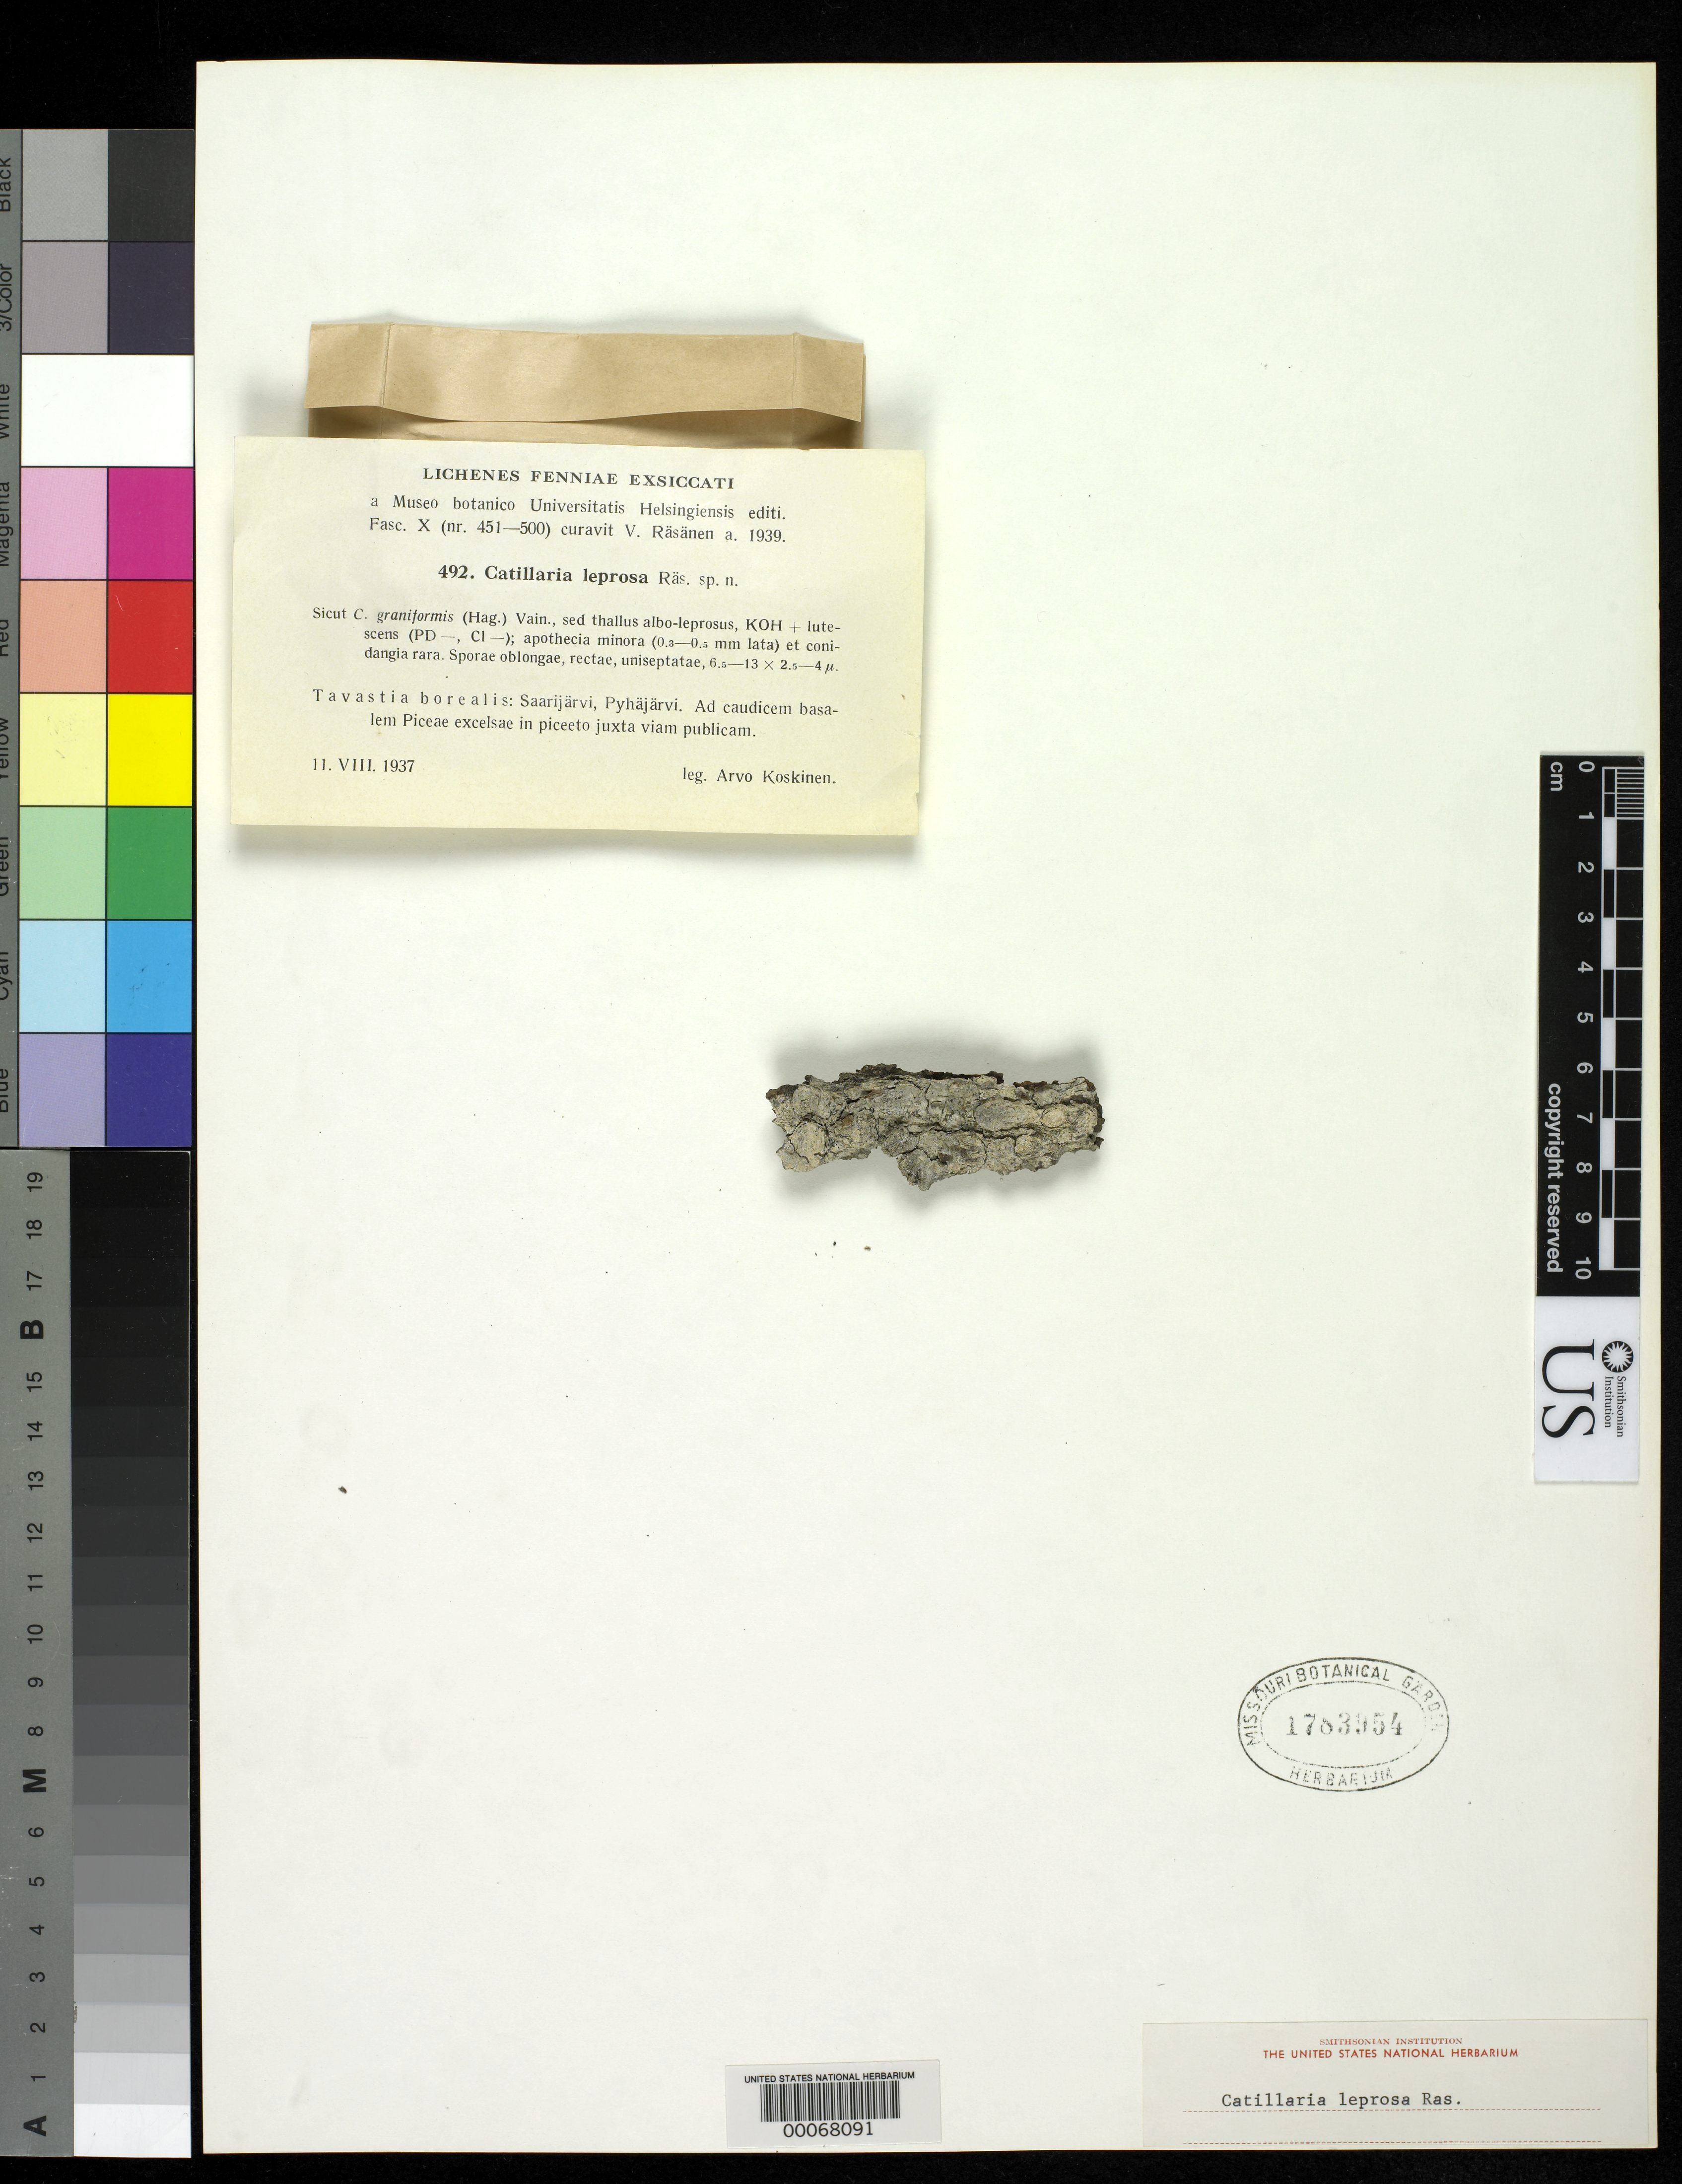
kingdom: Fungi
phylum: Ascomycota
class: Lecanoromycetes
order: Lecanorales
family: Catillariaceae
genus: Catillaria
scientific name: Catillaria leprosa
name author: Räsänen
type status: Type Collection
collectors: A. Koskinen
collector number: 492 Lich. Fenn. Exsic.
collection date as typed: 11 Aug 1937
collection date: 1937-08-11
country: Finland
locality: Saarijarvi, Pyhajarvi Fennia.